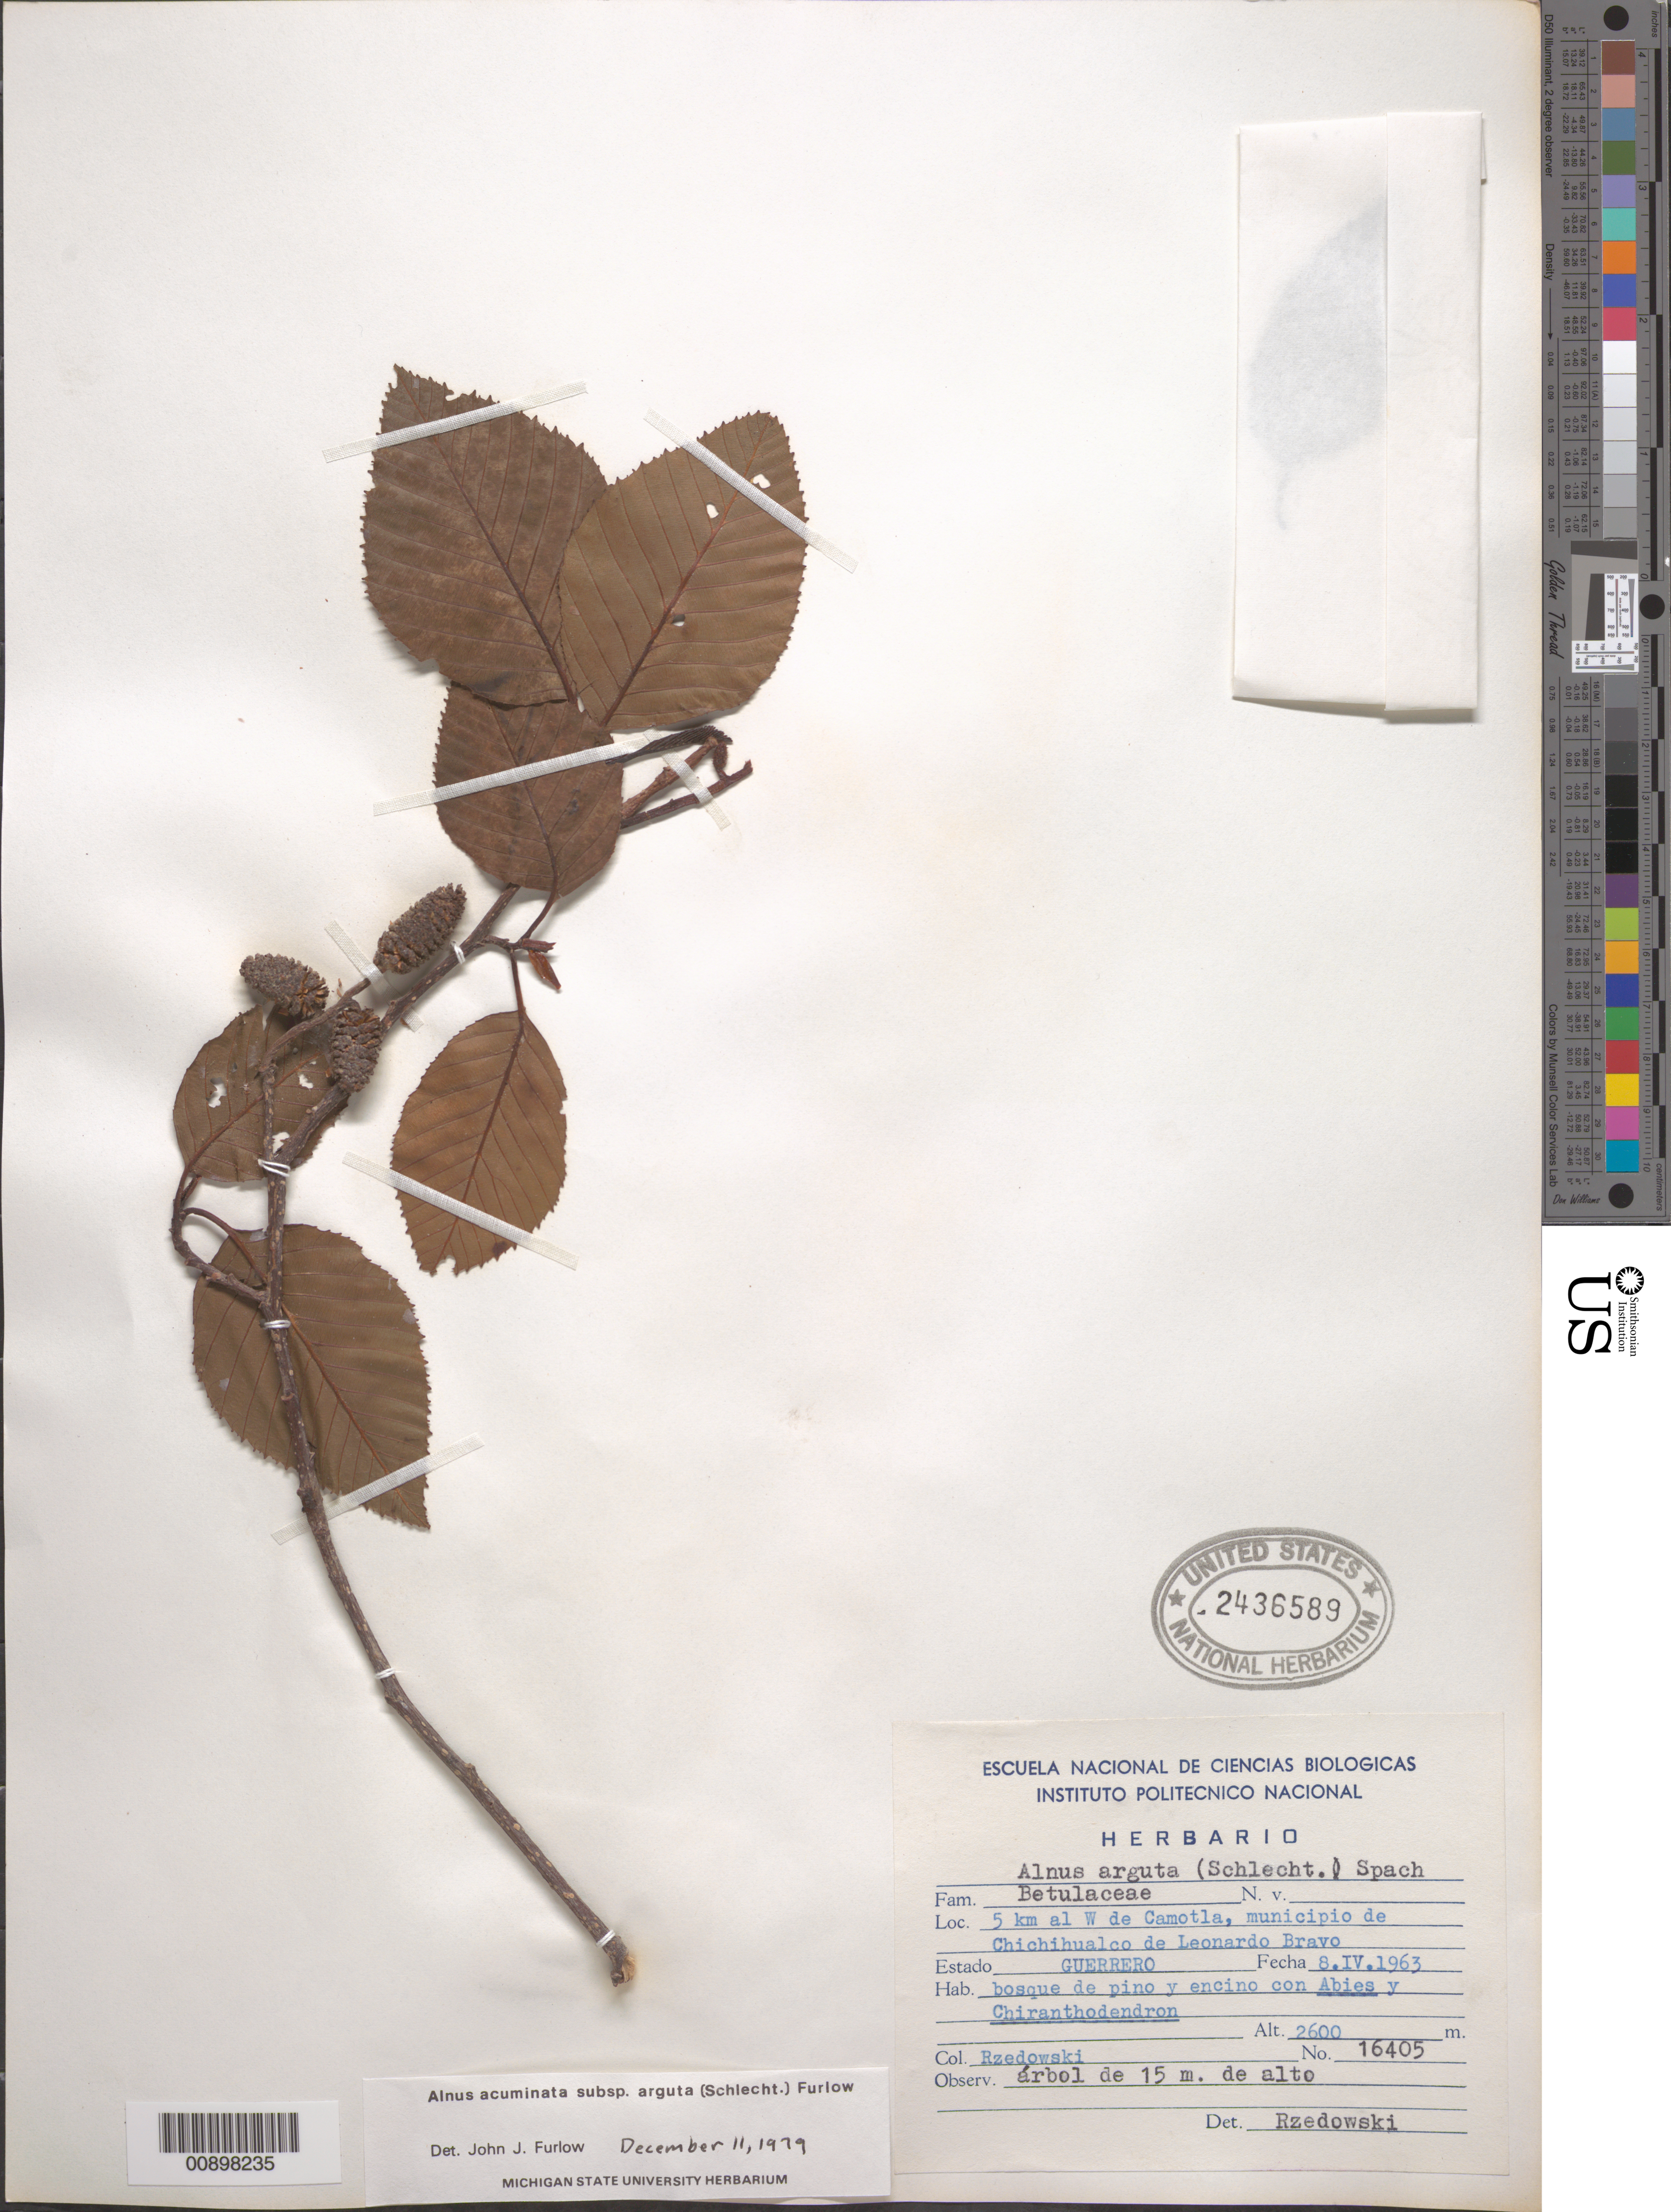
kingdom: Plantae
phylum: Tracheophyta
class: Magnoliopsida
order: Fagales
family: Betulaceae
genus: Alnus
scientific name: Alnus acuminata subsp. arguta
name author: (Schltdl.) Furlow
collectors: J. Rzedowski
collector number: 16405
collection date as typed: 08 Apr 1963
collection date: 1963-04-08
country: Mexico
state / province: Guerrero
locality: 5 km al W de Camotla, municipio de Chichihualco de Leonardo Bravo. Guerrero.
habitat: Bosque de pino y encino con Abies y Chiranthodendron.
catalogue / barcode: US 2436589